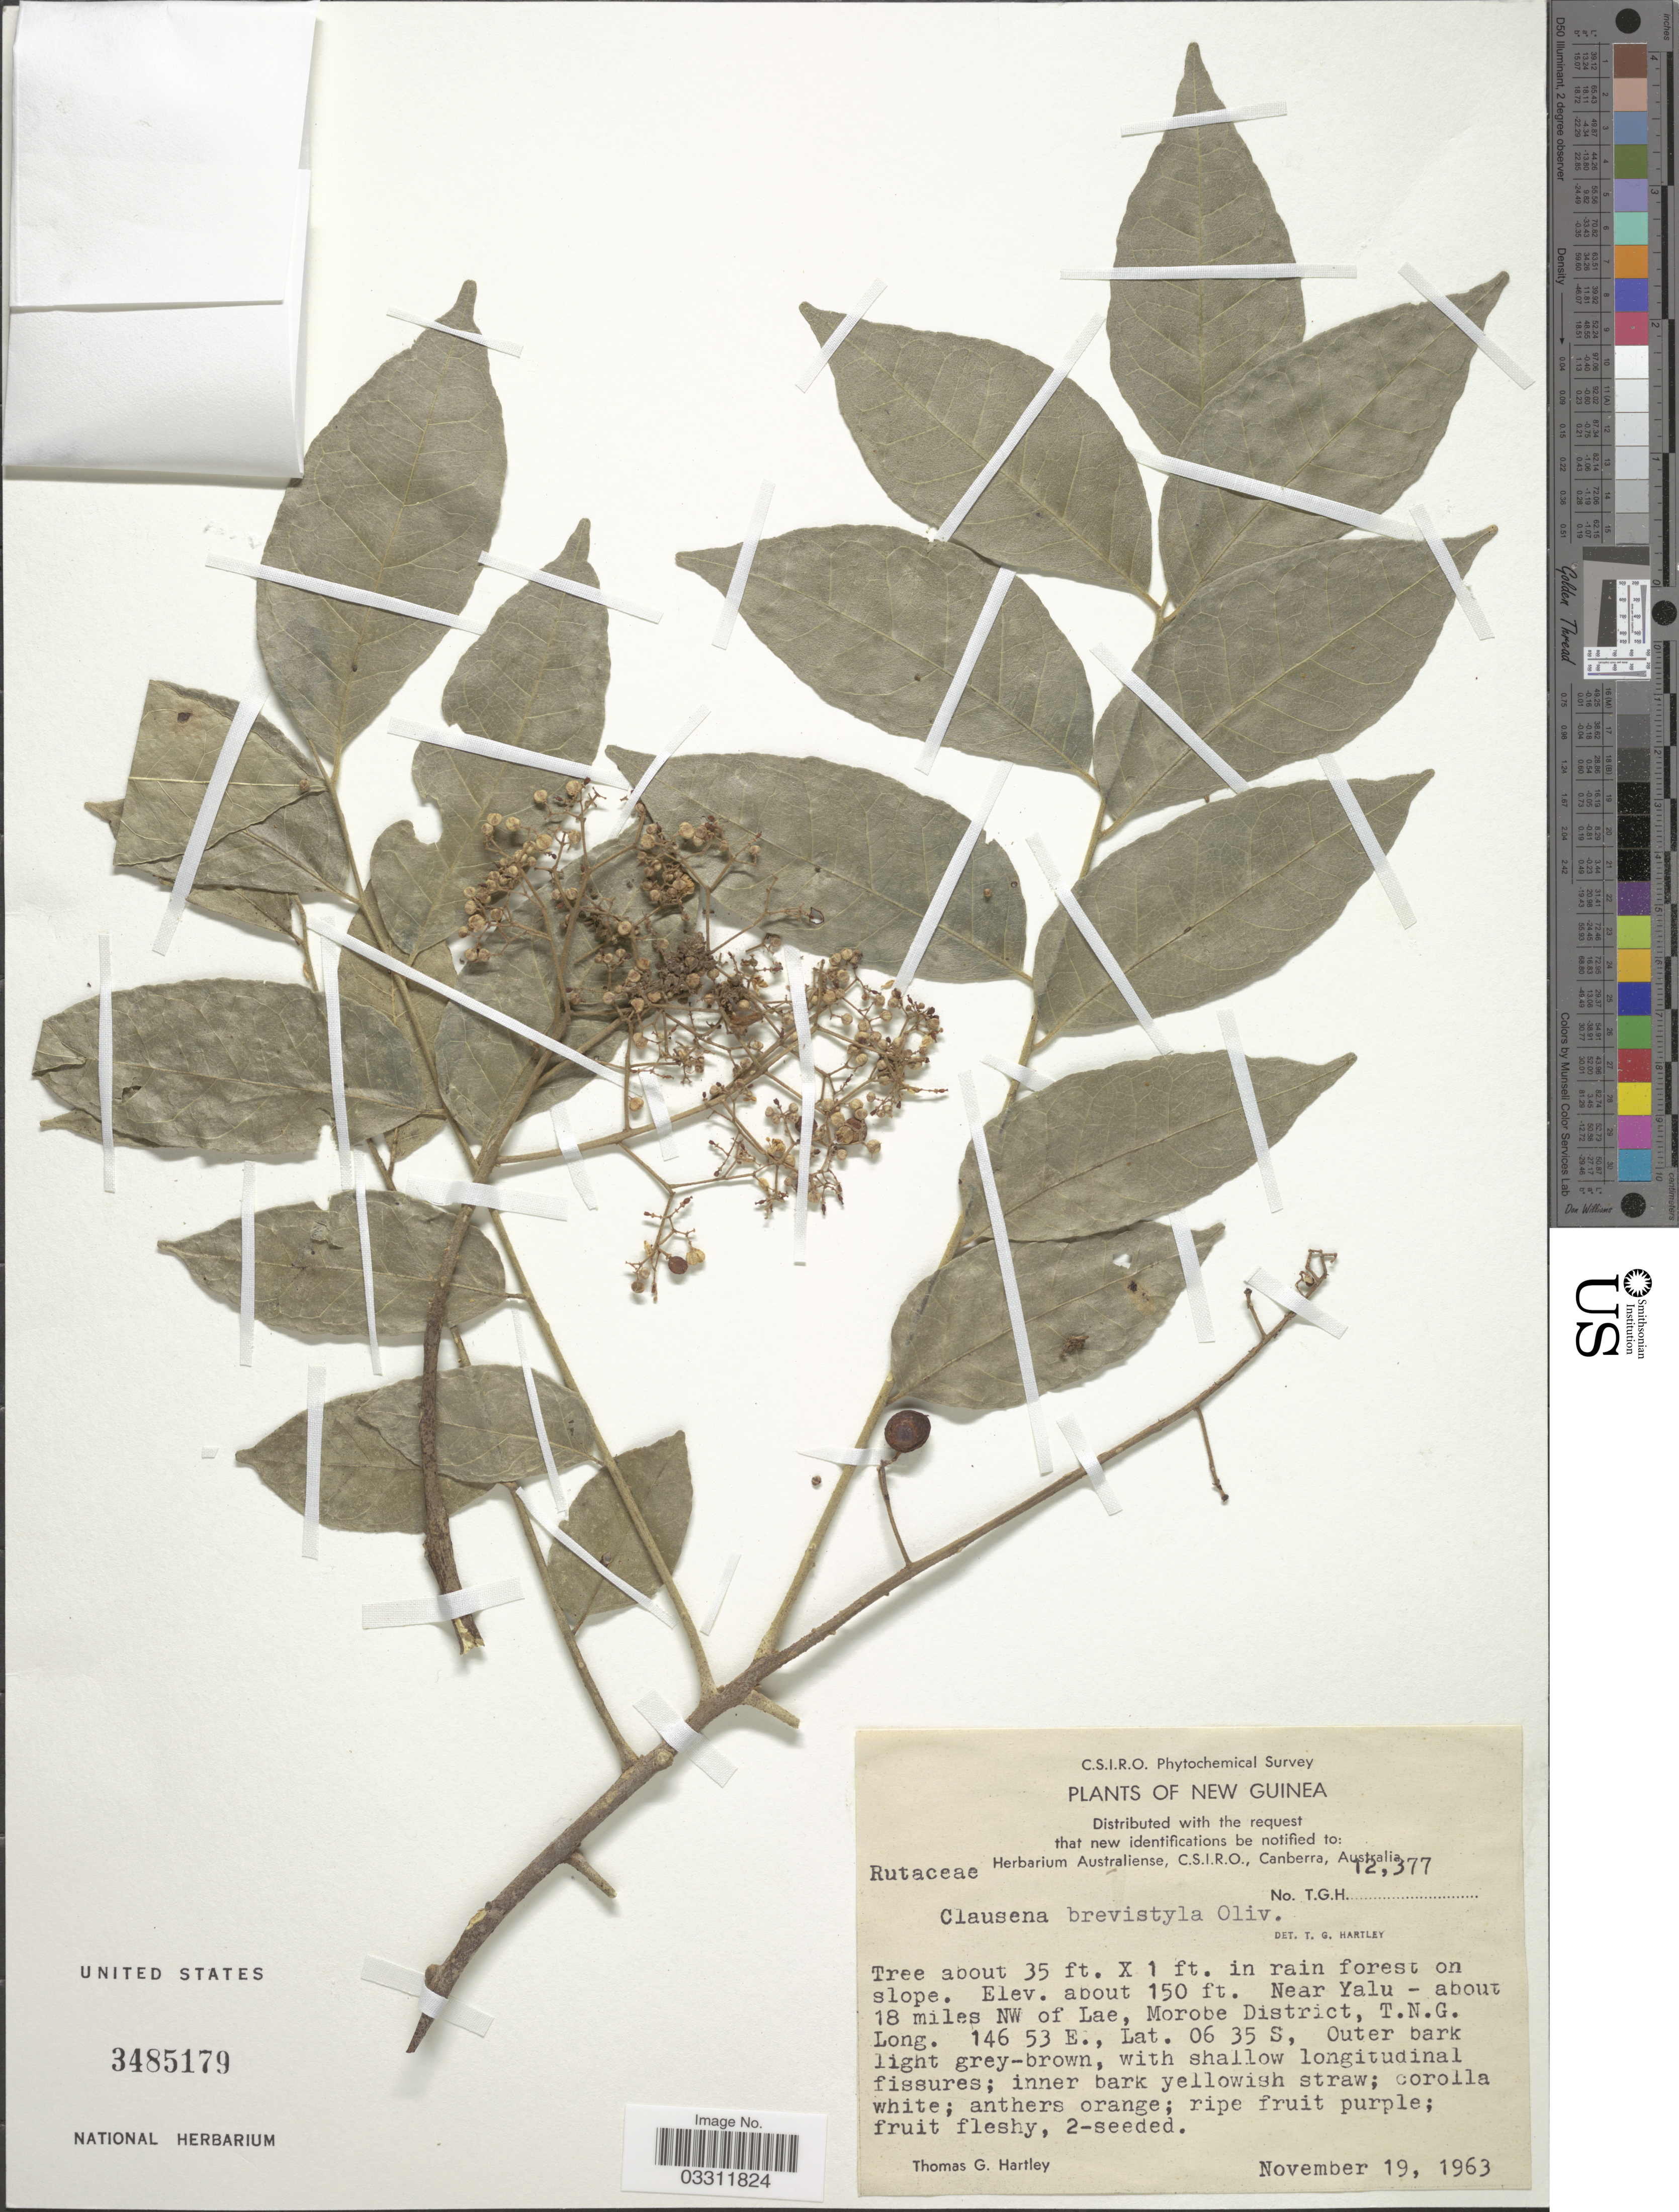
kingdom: Plantae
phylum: Tracheophyta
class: Magnoliopsida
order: Sapindales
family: Rutaceae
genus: Clausena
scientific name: Clausena brevistyla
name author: Oliv.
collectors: T. G. Hartley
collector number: T.G.H. 12377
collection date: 1963-11-19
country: Papua New Guinea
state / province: Morobe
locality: New Guinea. Near Yalu - about 18 miles NW of Lae, Morobe District, T.N.G.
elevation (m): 46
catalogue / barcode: US 3485179